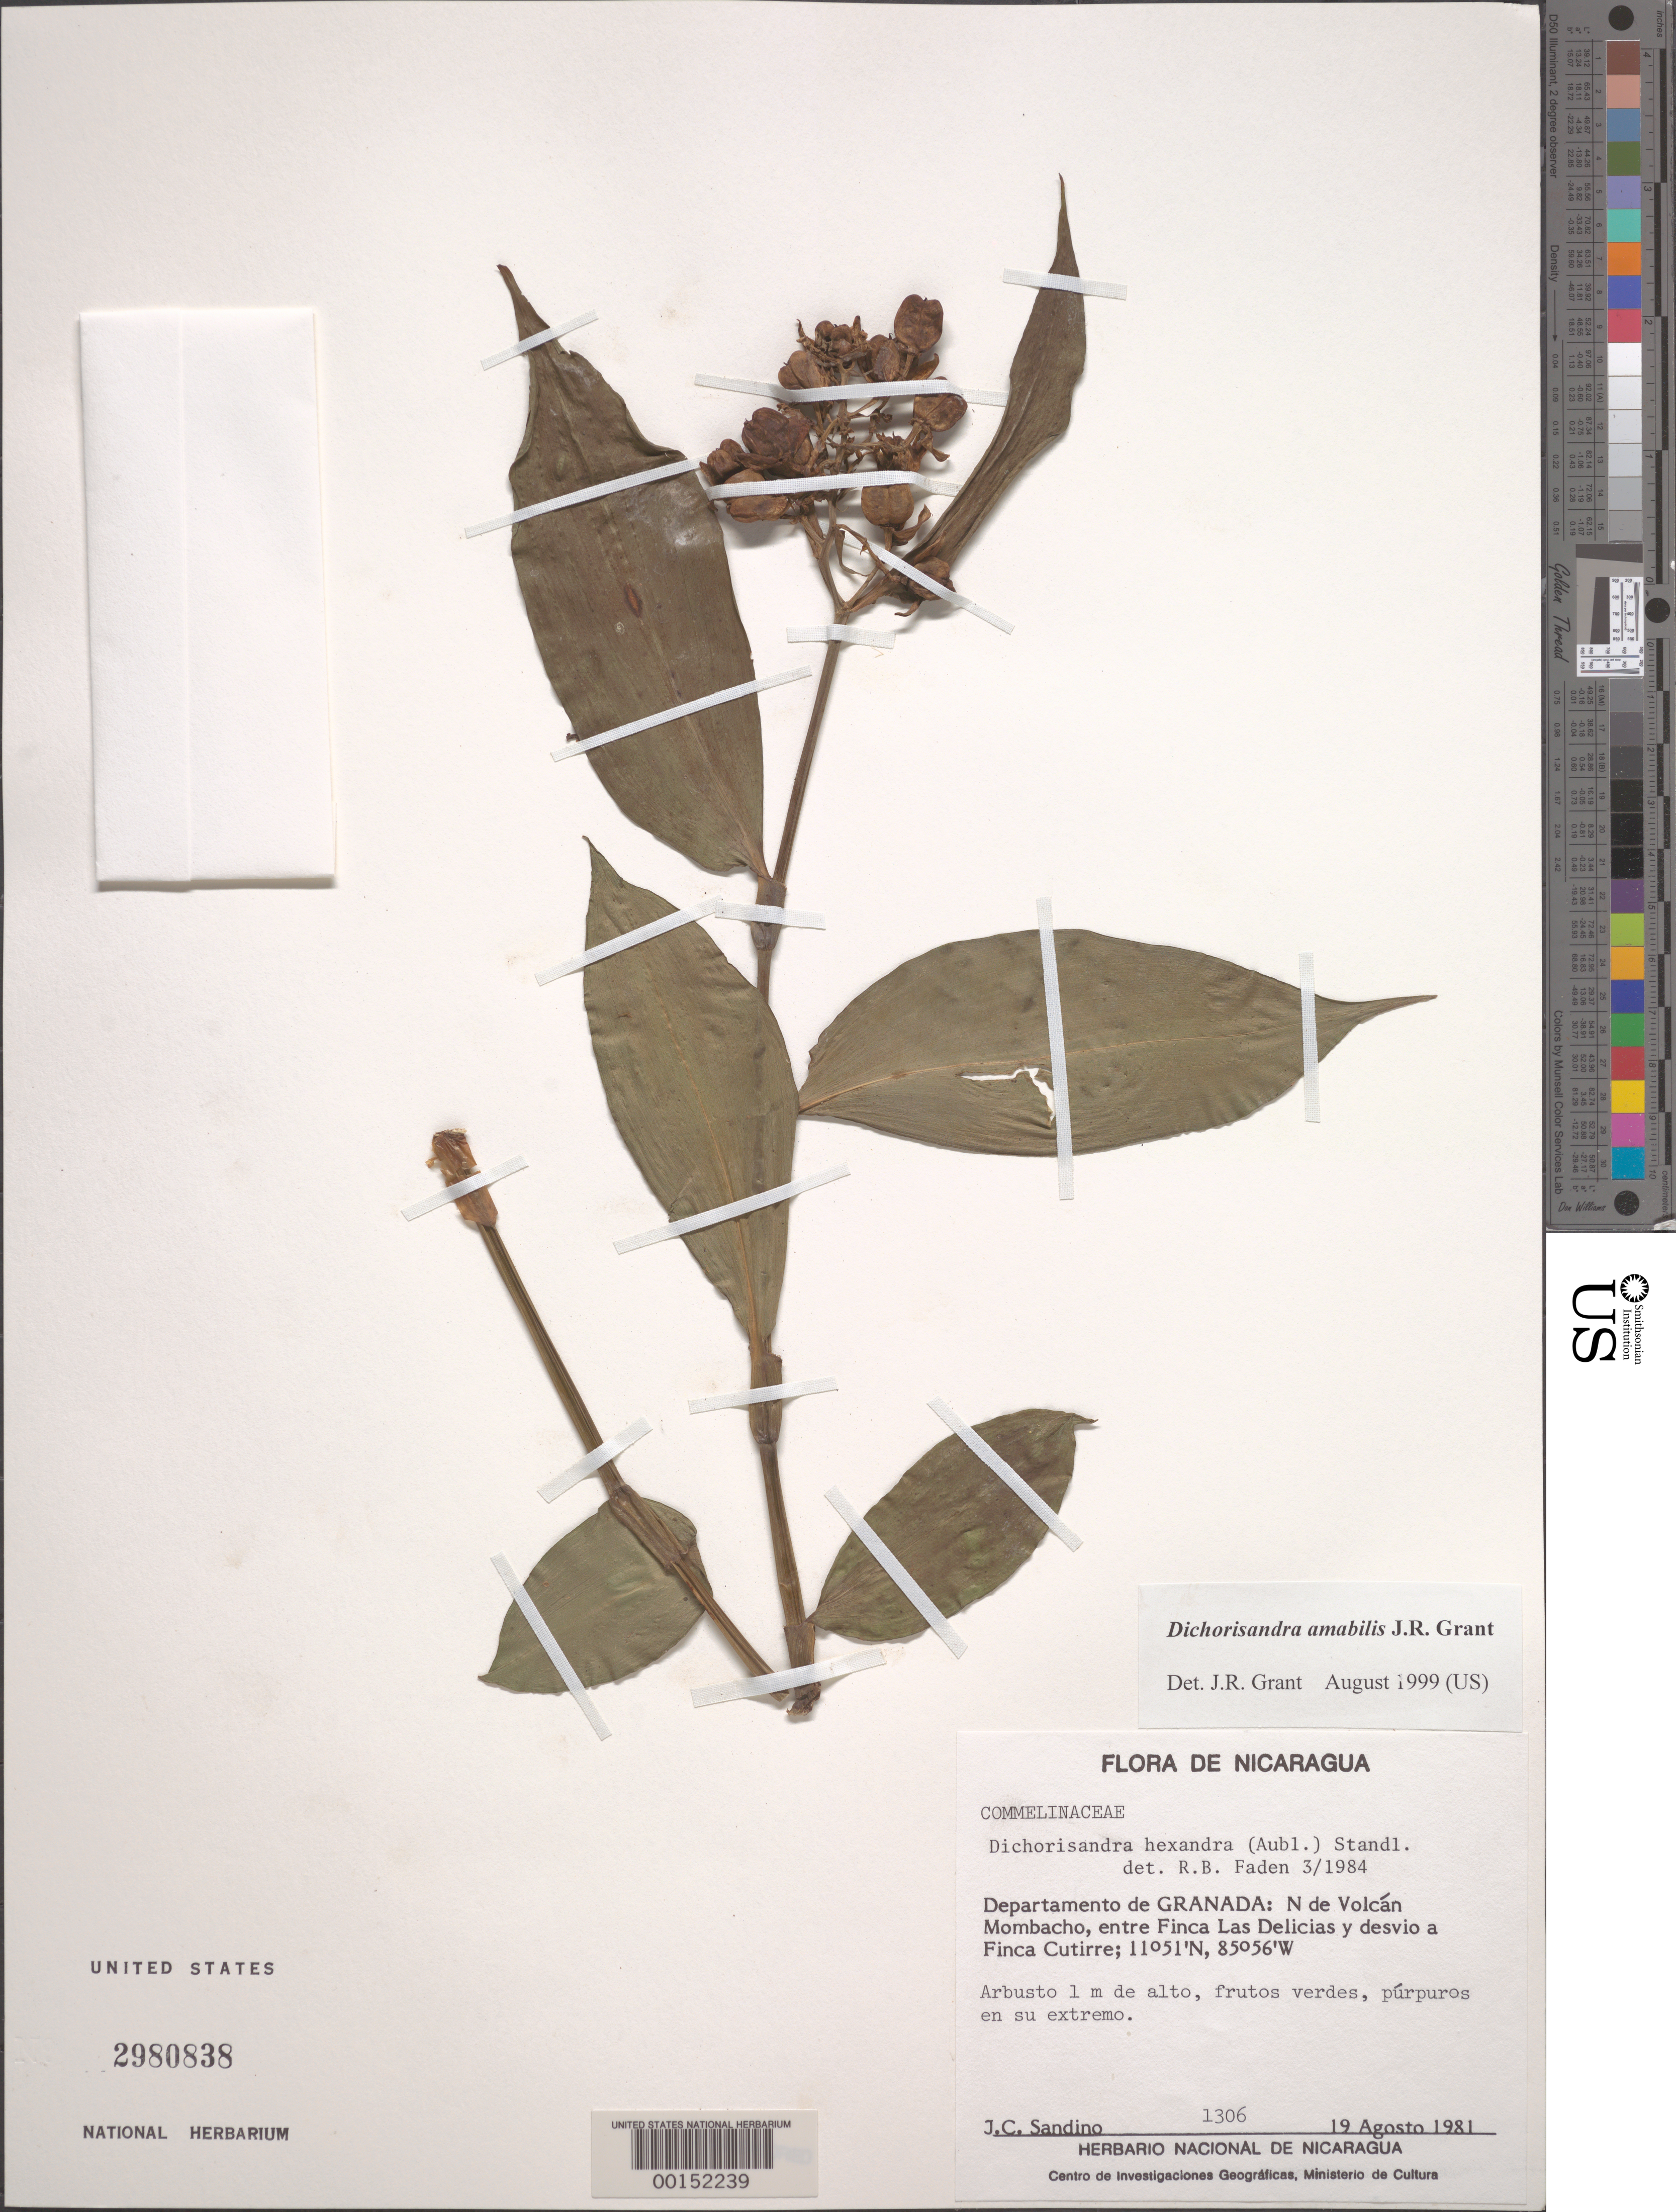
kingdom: Plantae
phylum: Tracheophyta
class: Liliopsida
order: Commelinales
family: Commelinaceae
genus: Dichorisandra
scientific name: Dichorisandra hexandra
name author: (Aubl.) Standl.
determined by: Faden, Robert B., (US), Smithsonian Institution - National Museum of Natural History (UNITED STATES)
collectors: J. Sandino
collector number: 1306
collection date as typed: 19 Aug 1981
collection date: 1981-08-19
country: Nicaragua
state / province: Granada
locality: N of volcan mombaco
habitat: Low forest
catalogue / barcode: US 2980838